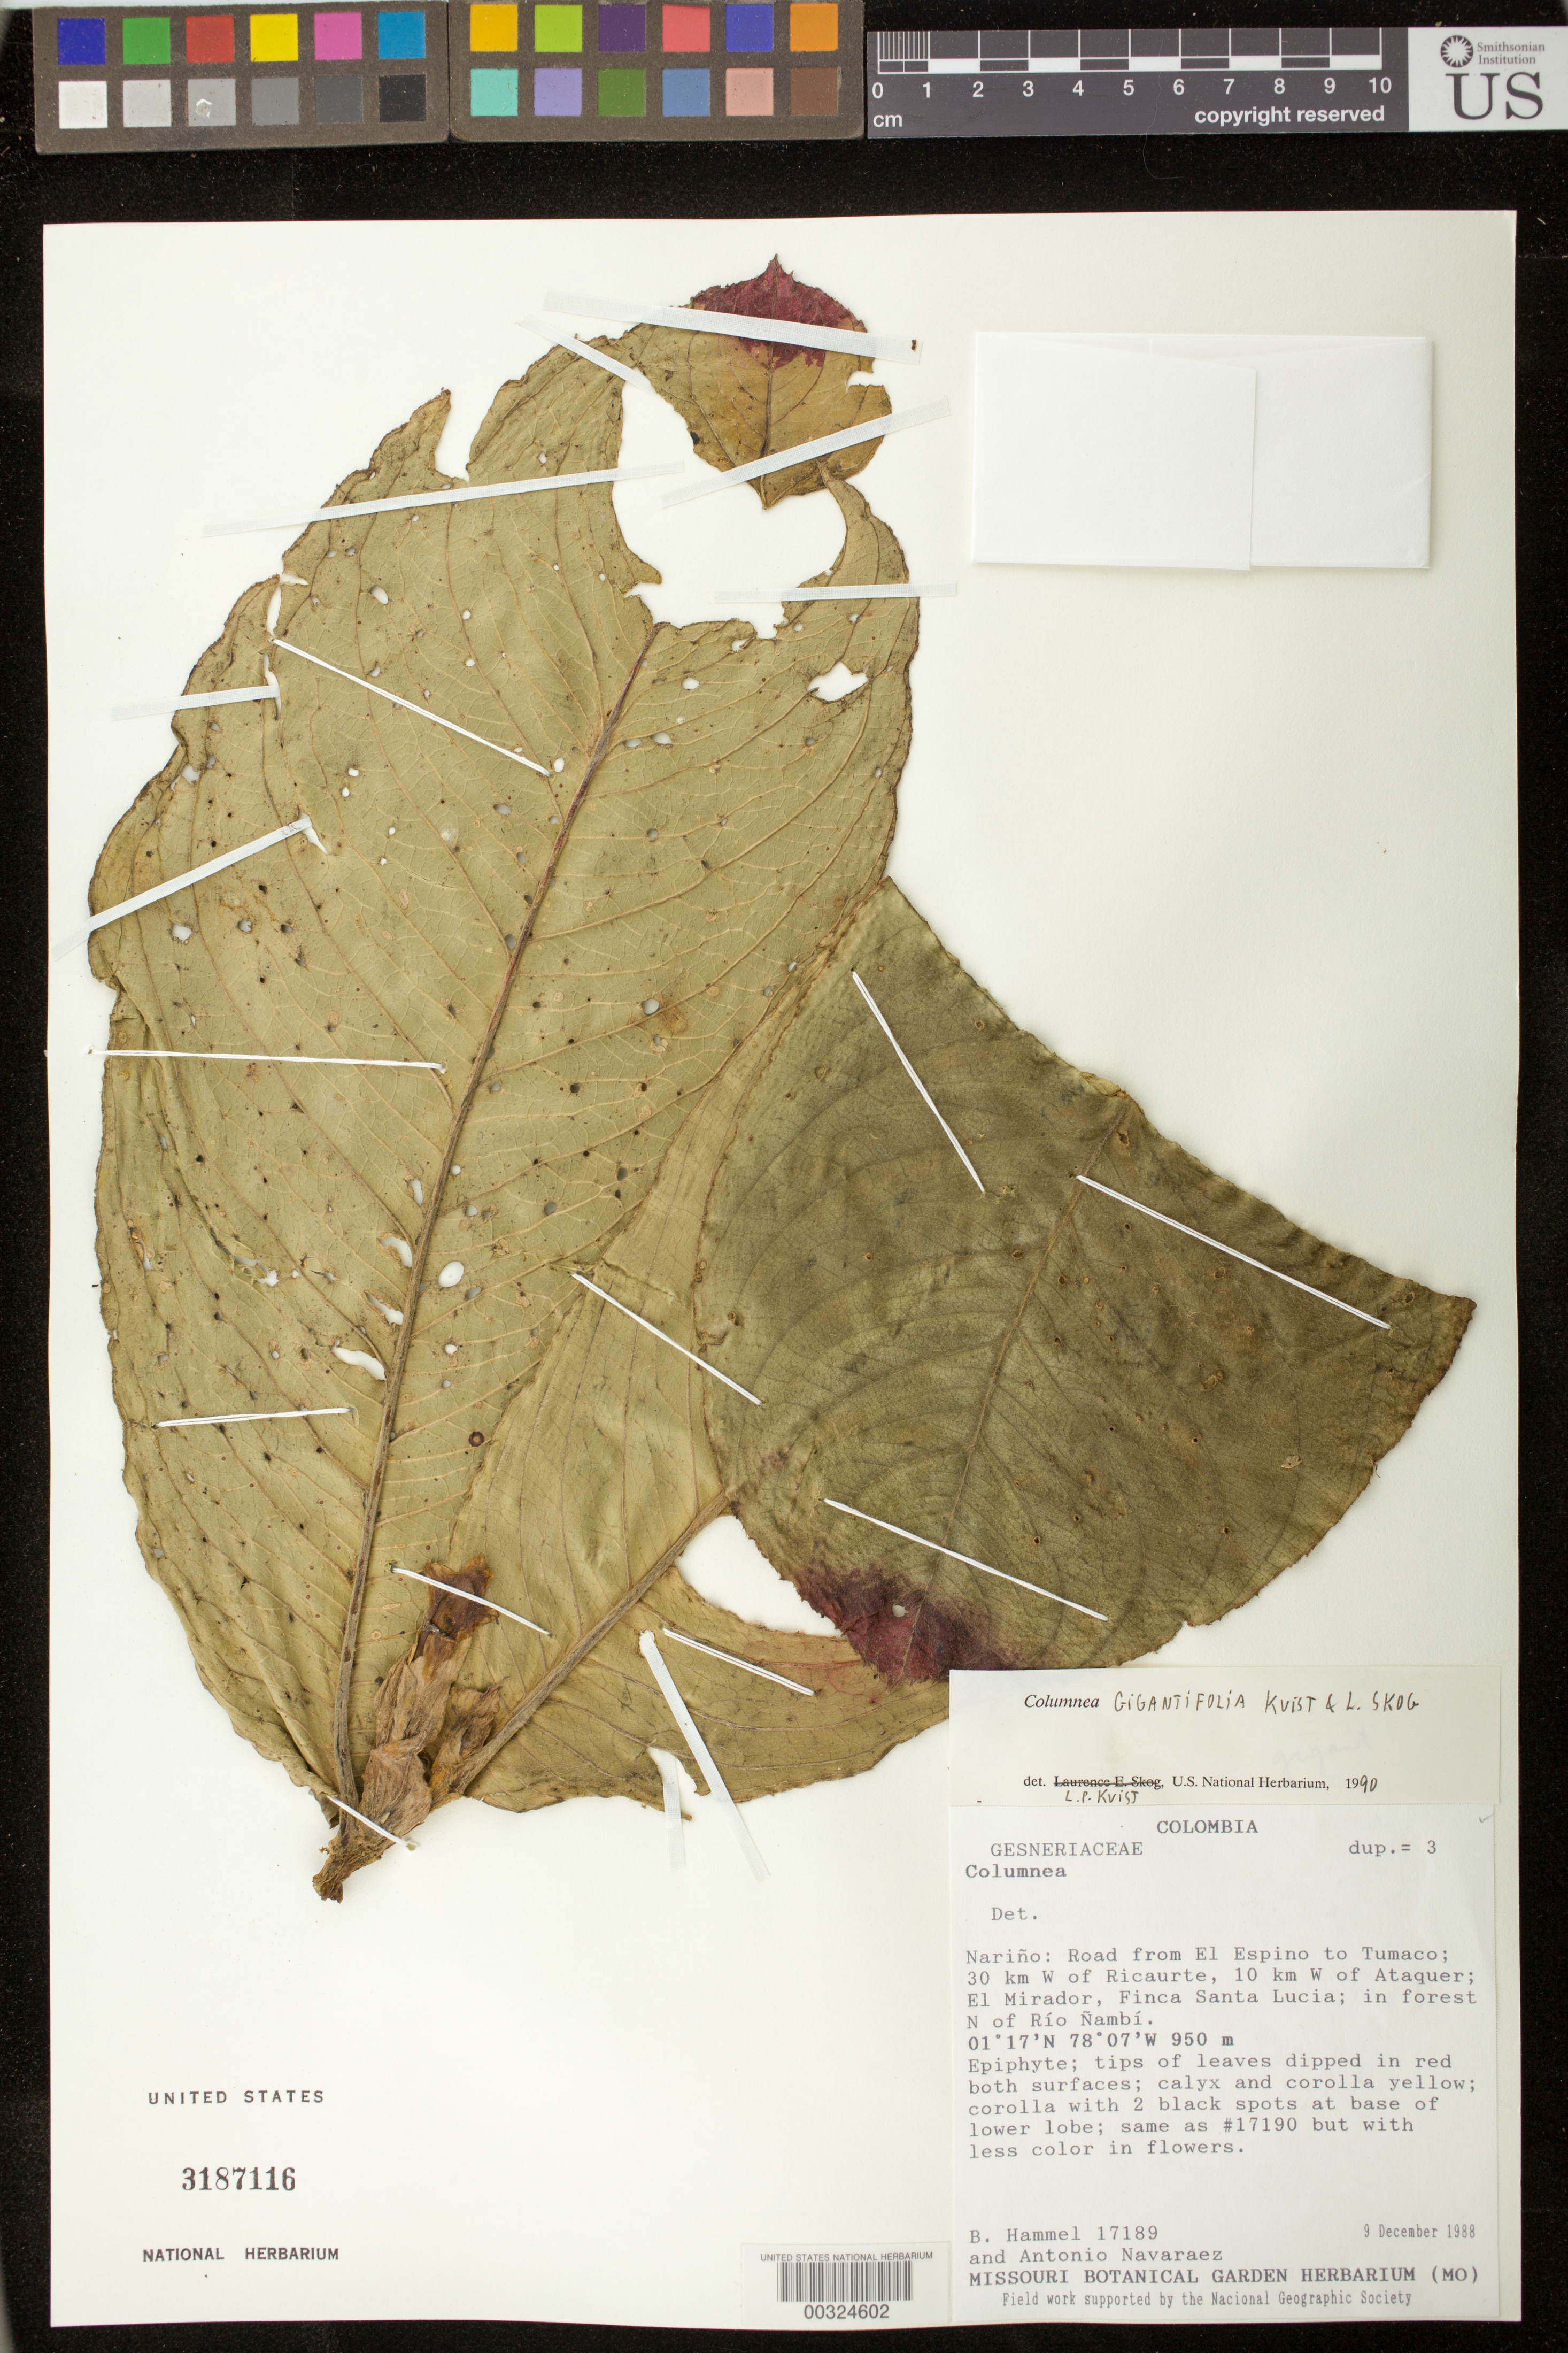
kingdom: Plantae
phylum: Tracheophyta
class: Magnoliopsida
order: Lamiales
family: Gesneriaceae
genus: Columnea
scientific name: Columnea gigantifolia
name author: L.P. Kvist & L.E. Skog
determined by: Skog, Laurence E.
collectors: B. Hammel & A. Navaraez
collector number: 17189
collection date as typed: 09 Dec 1988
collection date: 1988-12-09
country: Colombia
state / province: Nariño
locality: Road from El Espino to Tumaco, 30 km W of Ricaurte, 10 km W of Ataquer, El Mirador, Finca Santa Lucia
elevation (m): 950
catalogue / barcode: US 3187116